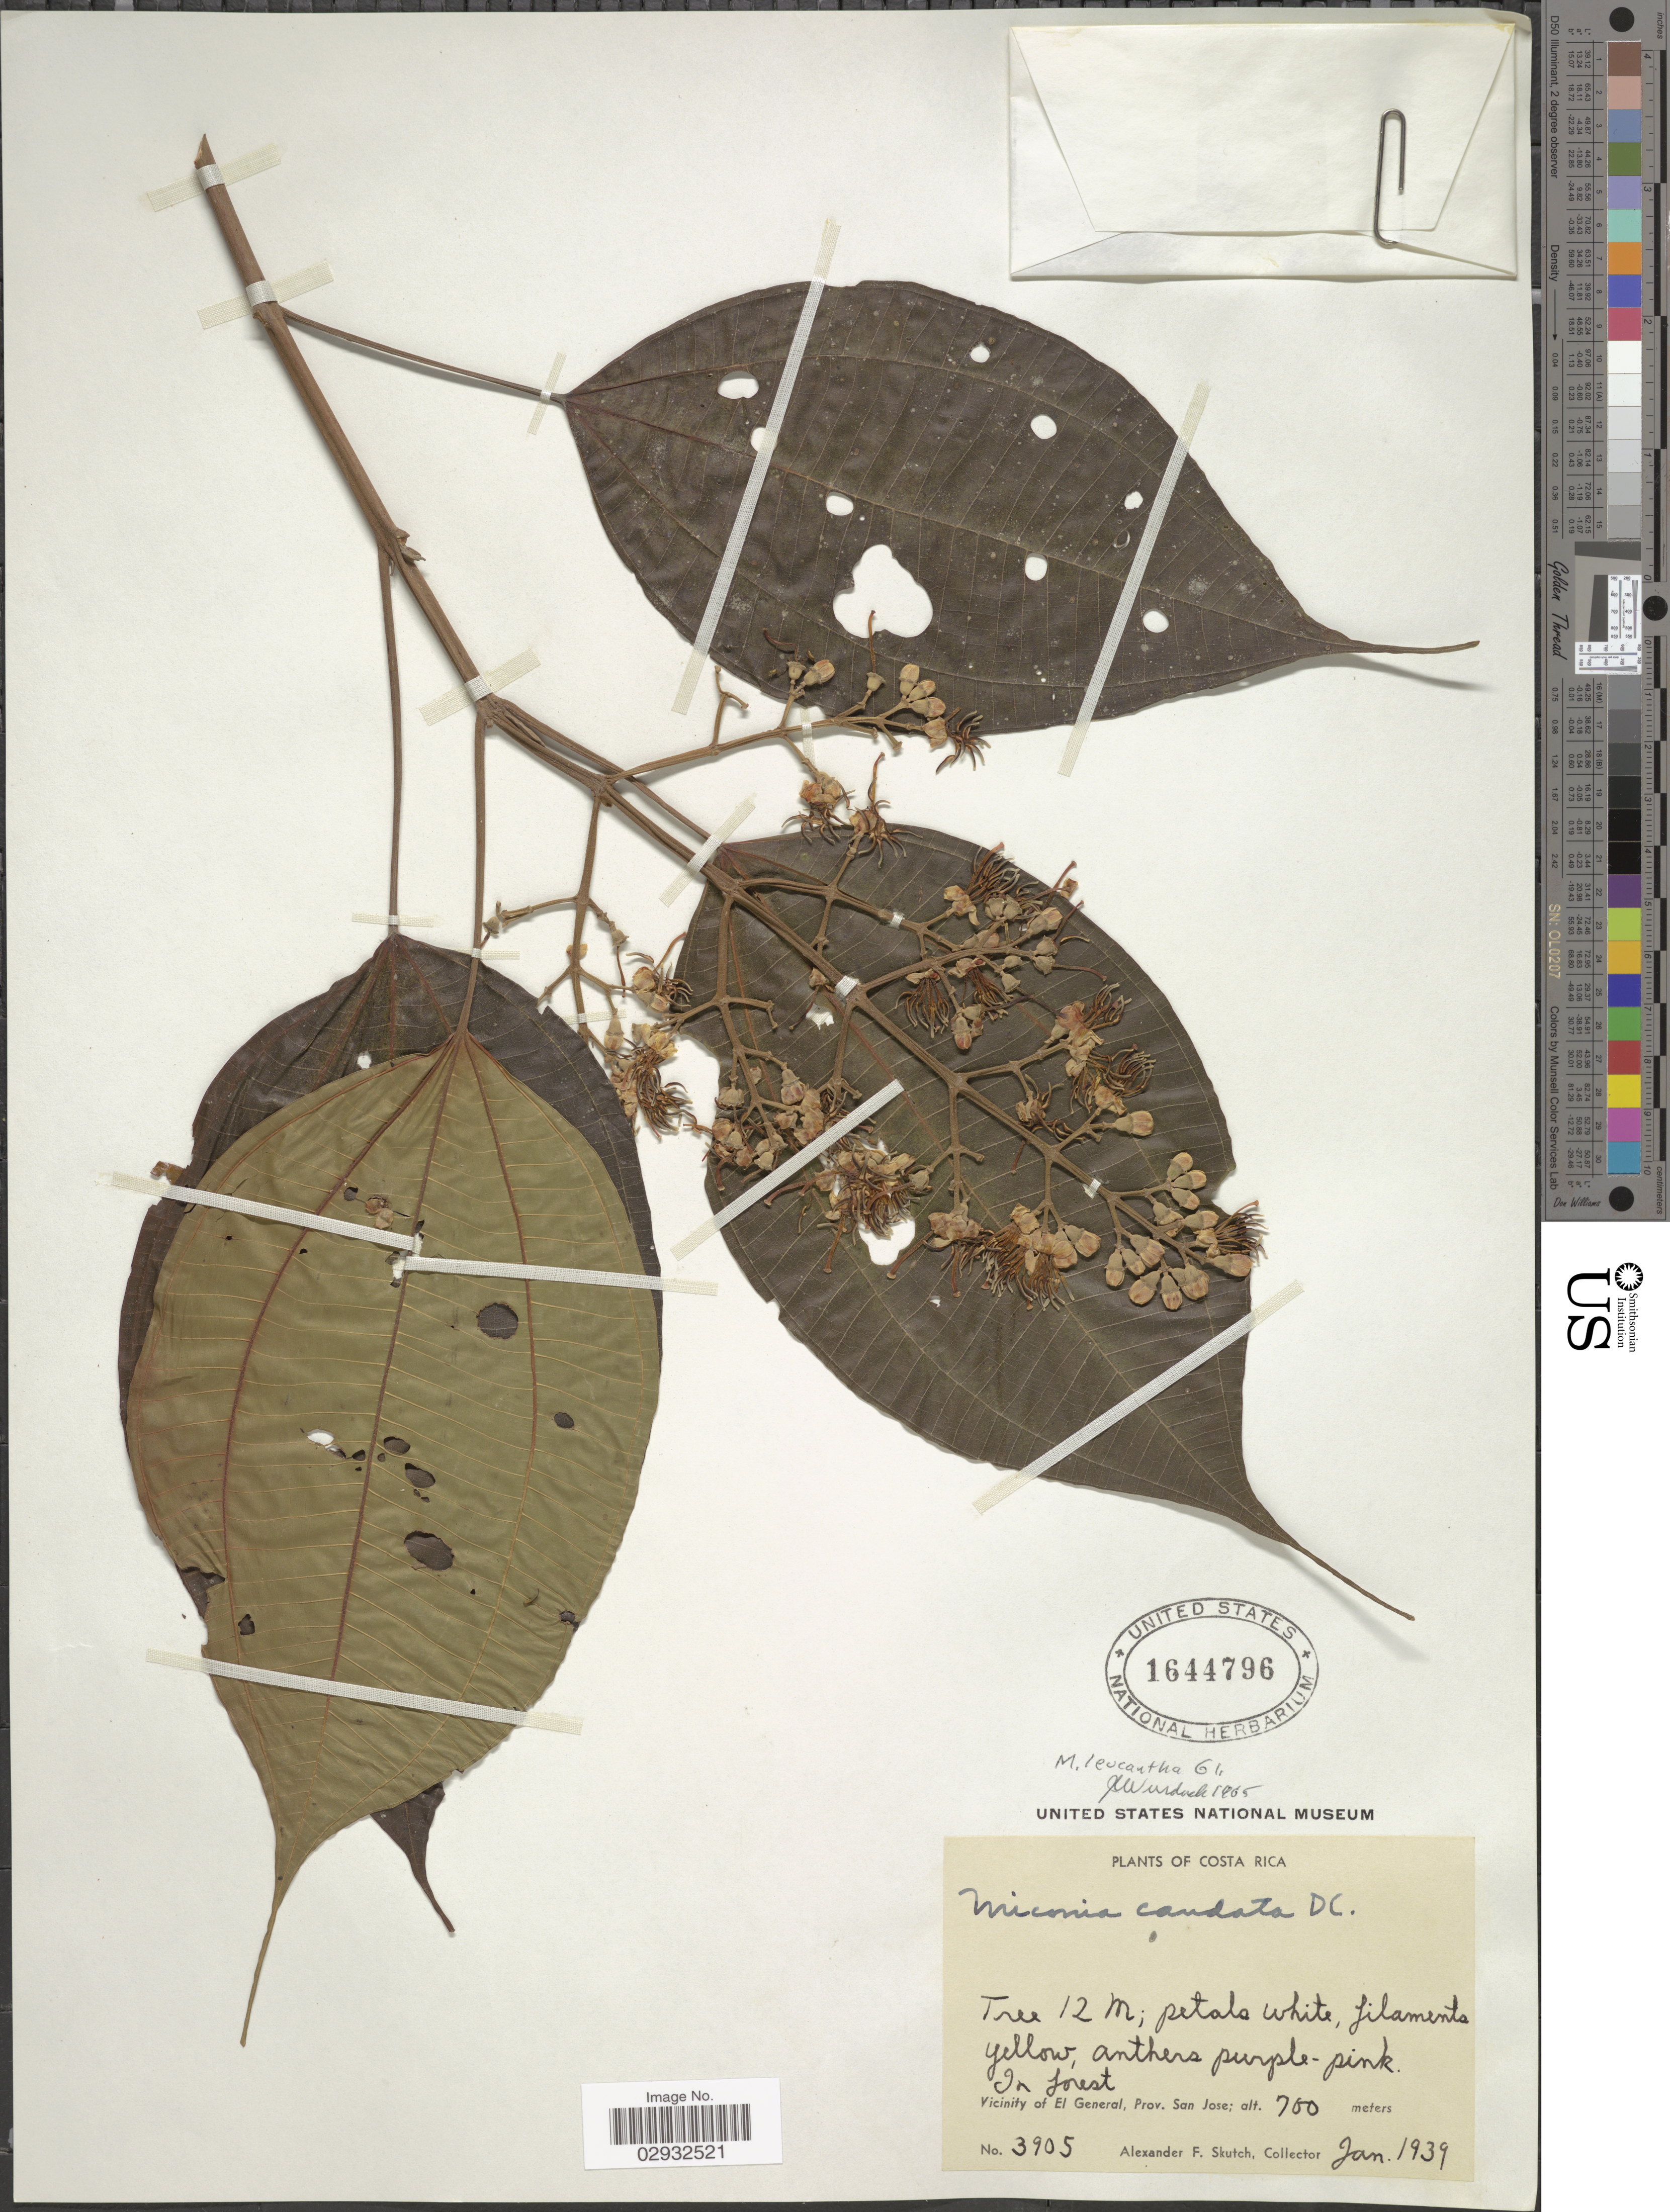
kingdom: Plantae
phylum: Tracheophyta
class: Magnoliopsida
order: Myrtales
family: Melastomataceae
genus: Miconia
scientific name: Miconia donaeana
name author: Naudin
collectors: A. F. Skutch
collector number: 3905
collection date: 1939-01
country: Costa Rica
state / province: San José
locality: Vicinity of El General.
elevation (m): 700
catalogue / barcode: US 1644796